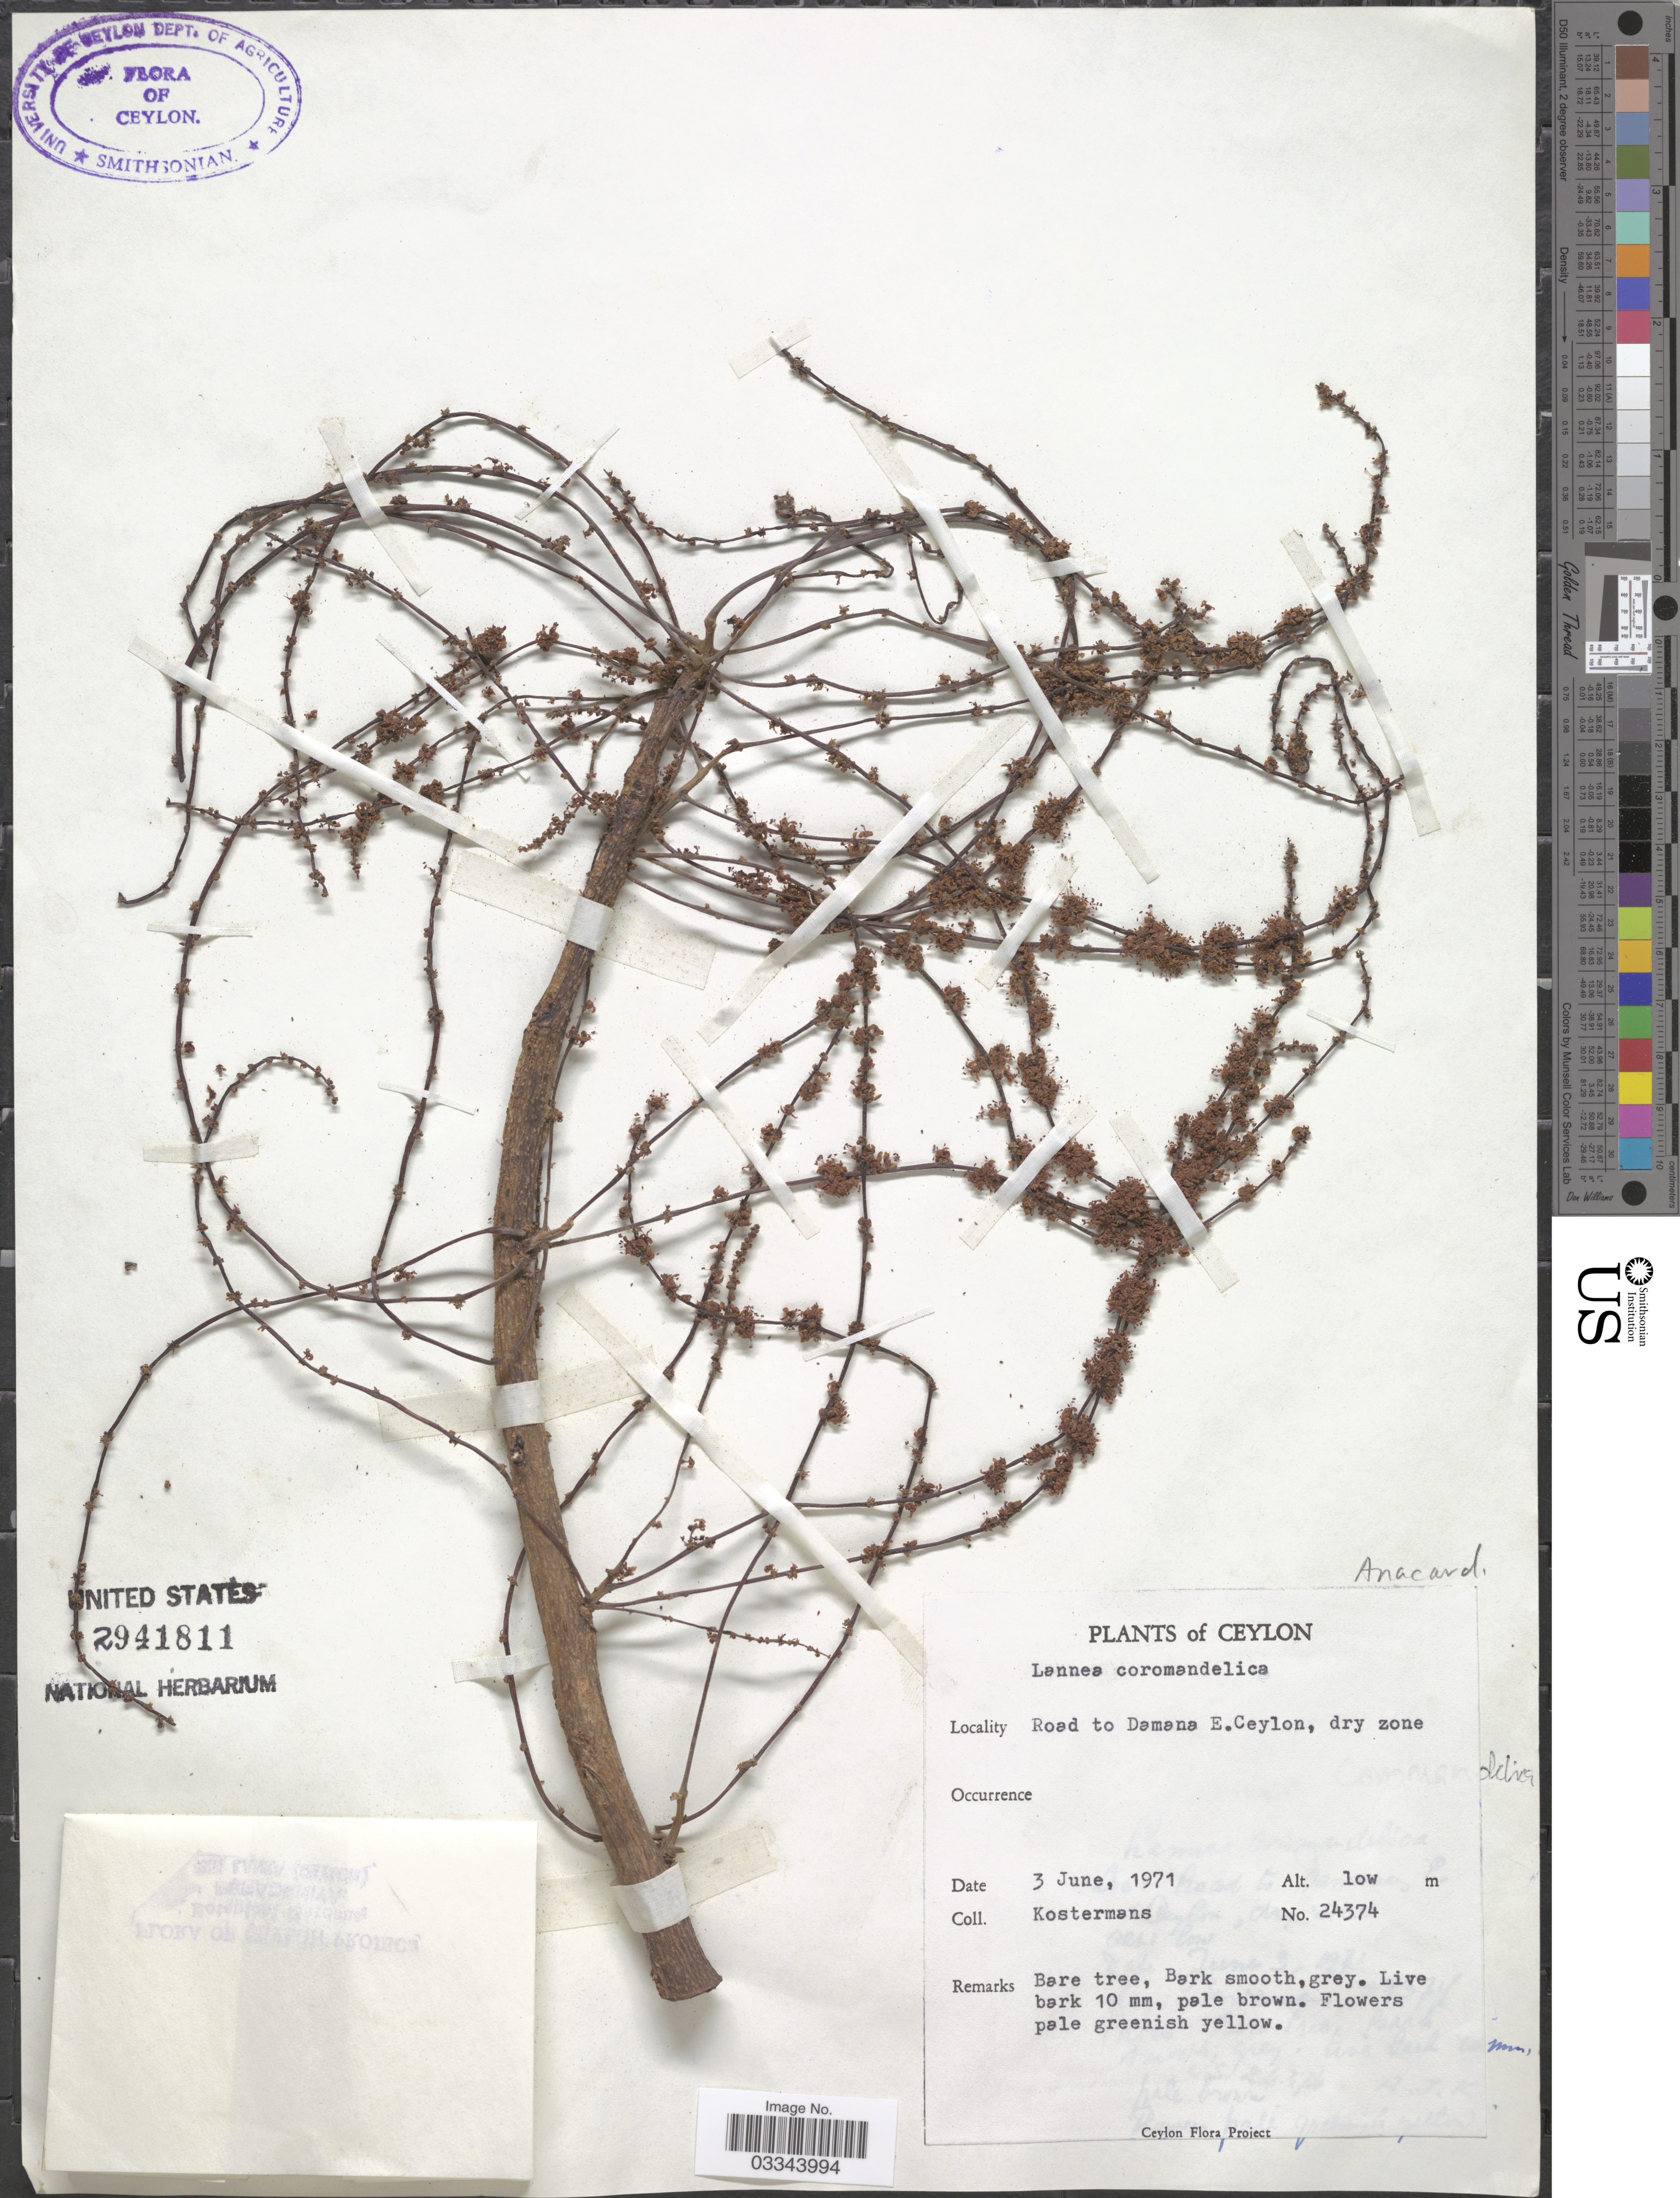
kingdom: Plantae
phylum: Tracheophyta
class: Magnoliopsida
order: Sapindales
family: Anacardiaceae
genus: Lannea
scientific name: Lannea coromandelica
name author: (Houtt.) Merr.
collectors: Kostermans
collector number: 24374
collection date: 1971-06-03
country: Sri Lanka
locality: Ceylon, Road to Damana E. Ceylon.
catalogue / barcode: US 2941811